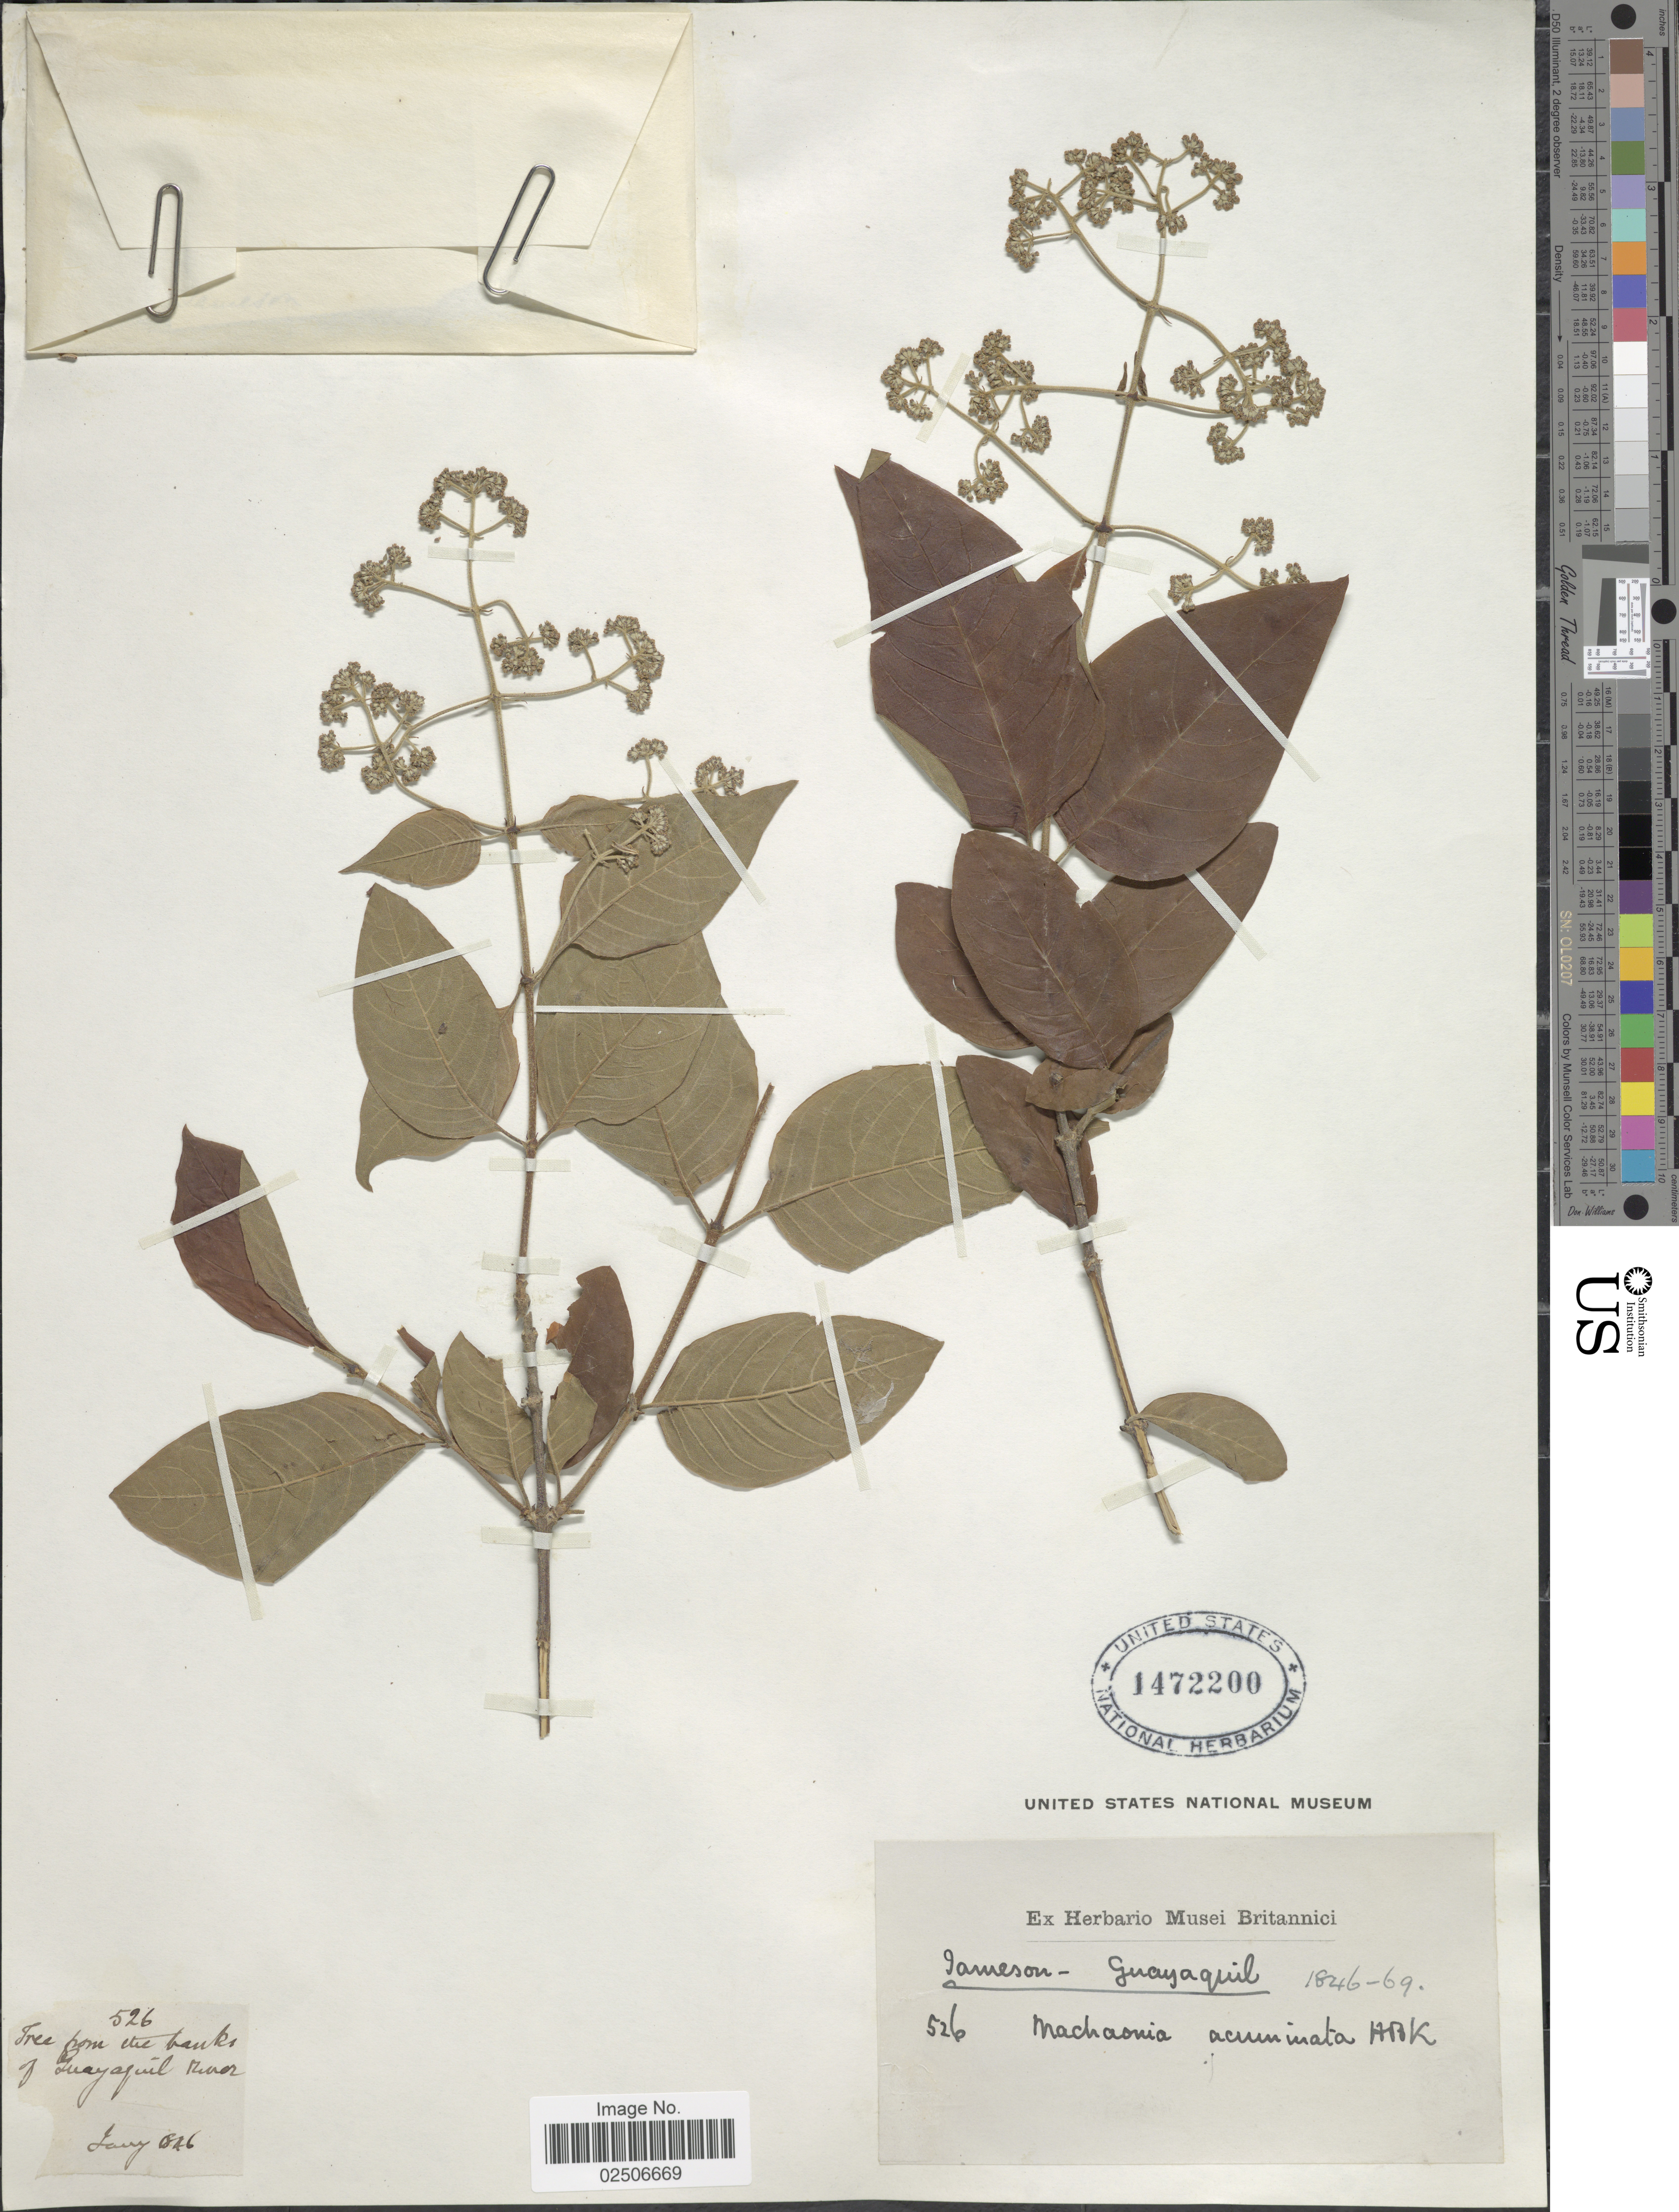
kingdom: Plantae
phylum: Tracheophyta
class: Magnoliopsida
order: Gentianales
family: Rubiaceae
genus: Machaonia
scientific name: Machaonia acuminata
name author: Bonpl.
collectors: -- Jameson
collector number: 526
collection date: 1846-01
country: Ecuador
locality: From the banks of Guayaquil river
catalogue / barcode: US 1472200